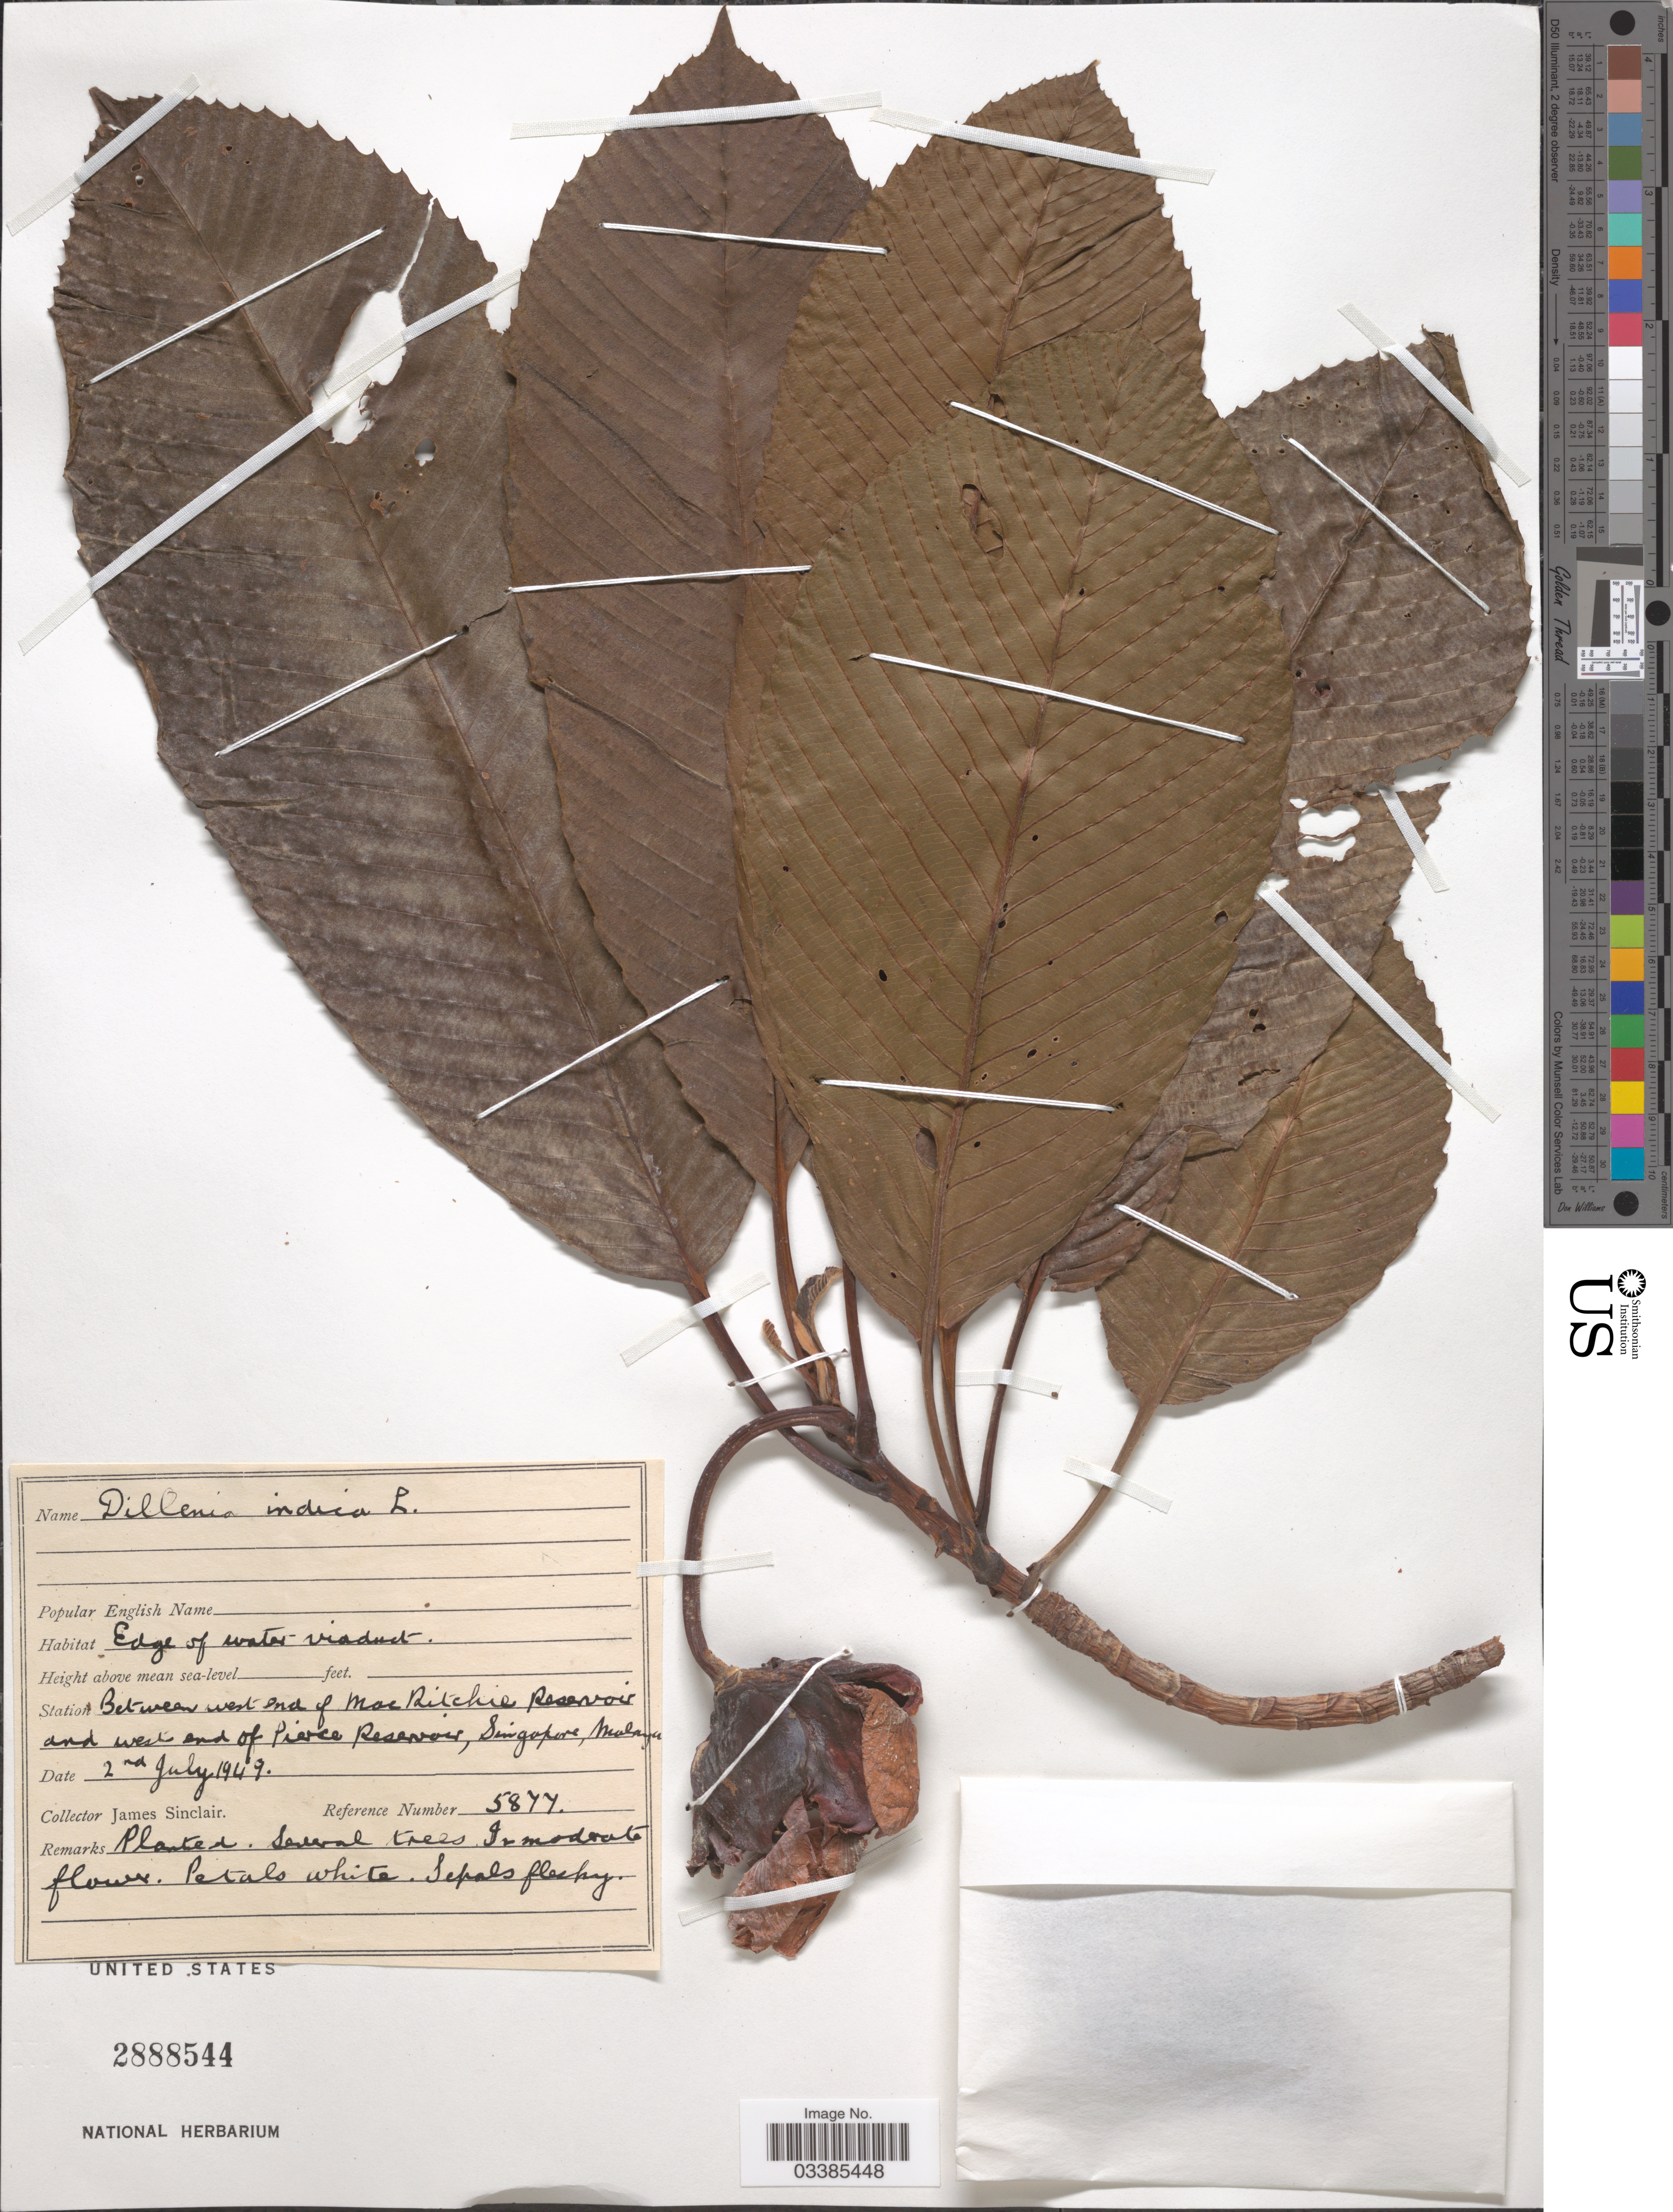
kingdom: Plantae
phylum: Tracheophyta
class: Magnoliopsida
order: Dilleniales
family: Dilleniaceae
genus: Dillenia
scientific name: Dillenia indica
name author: L.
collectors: J. Sinclair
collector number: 5877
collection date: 1949-07-02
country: Singapore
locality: Station Between west end of Mac Ritchie Reservoir and west end of Pierce Reservoir, Malaya.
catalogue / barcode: US 2888544